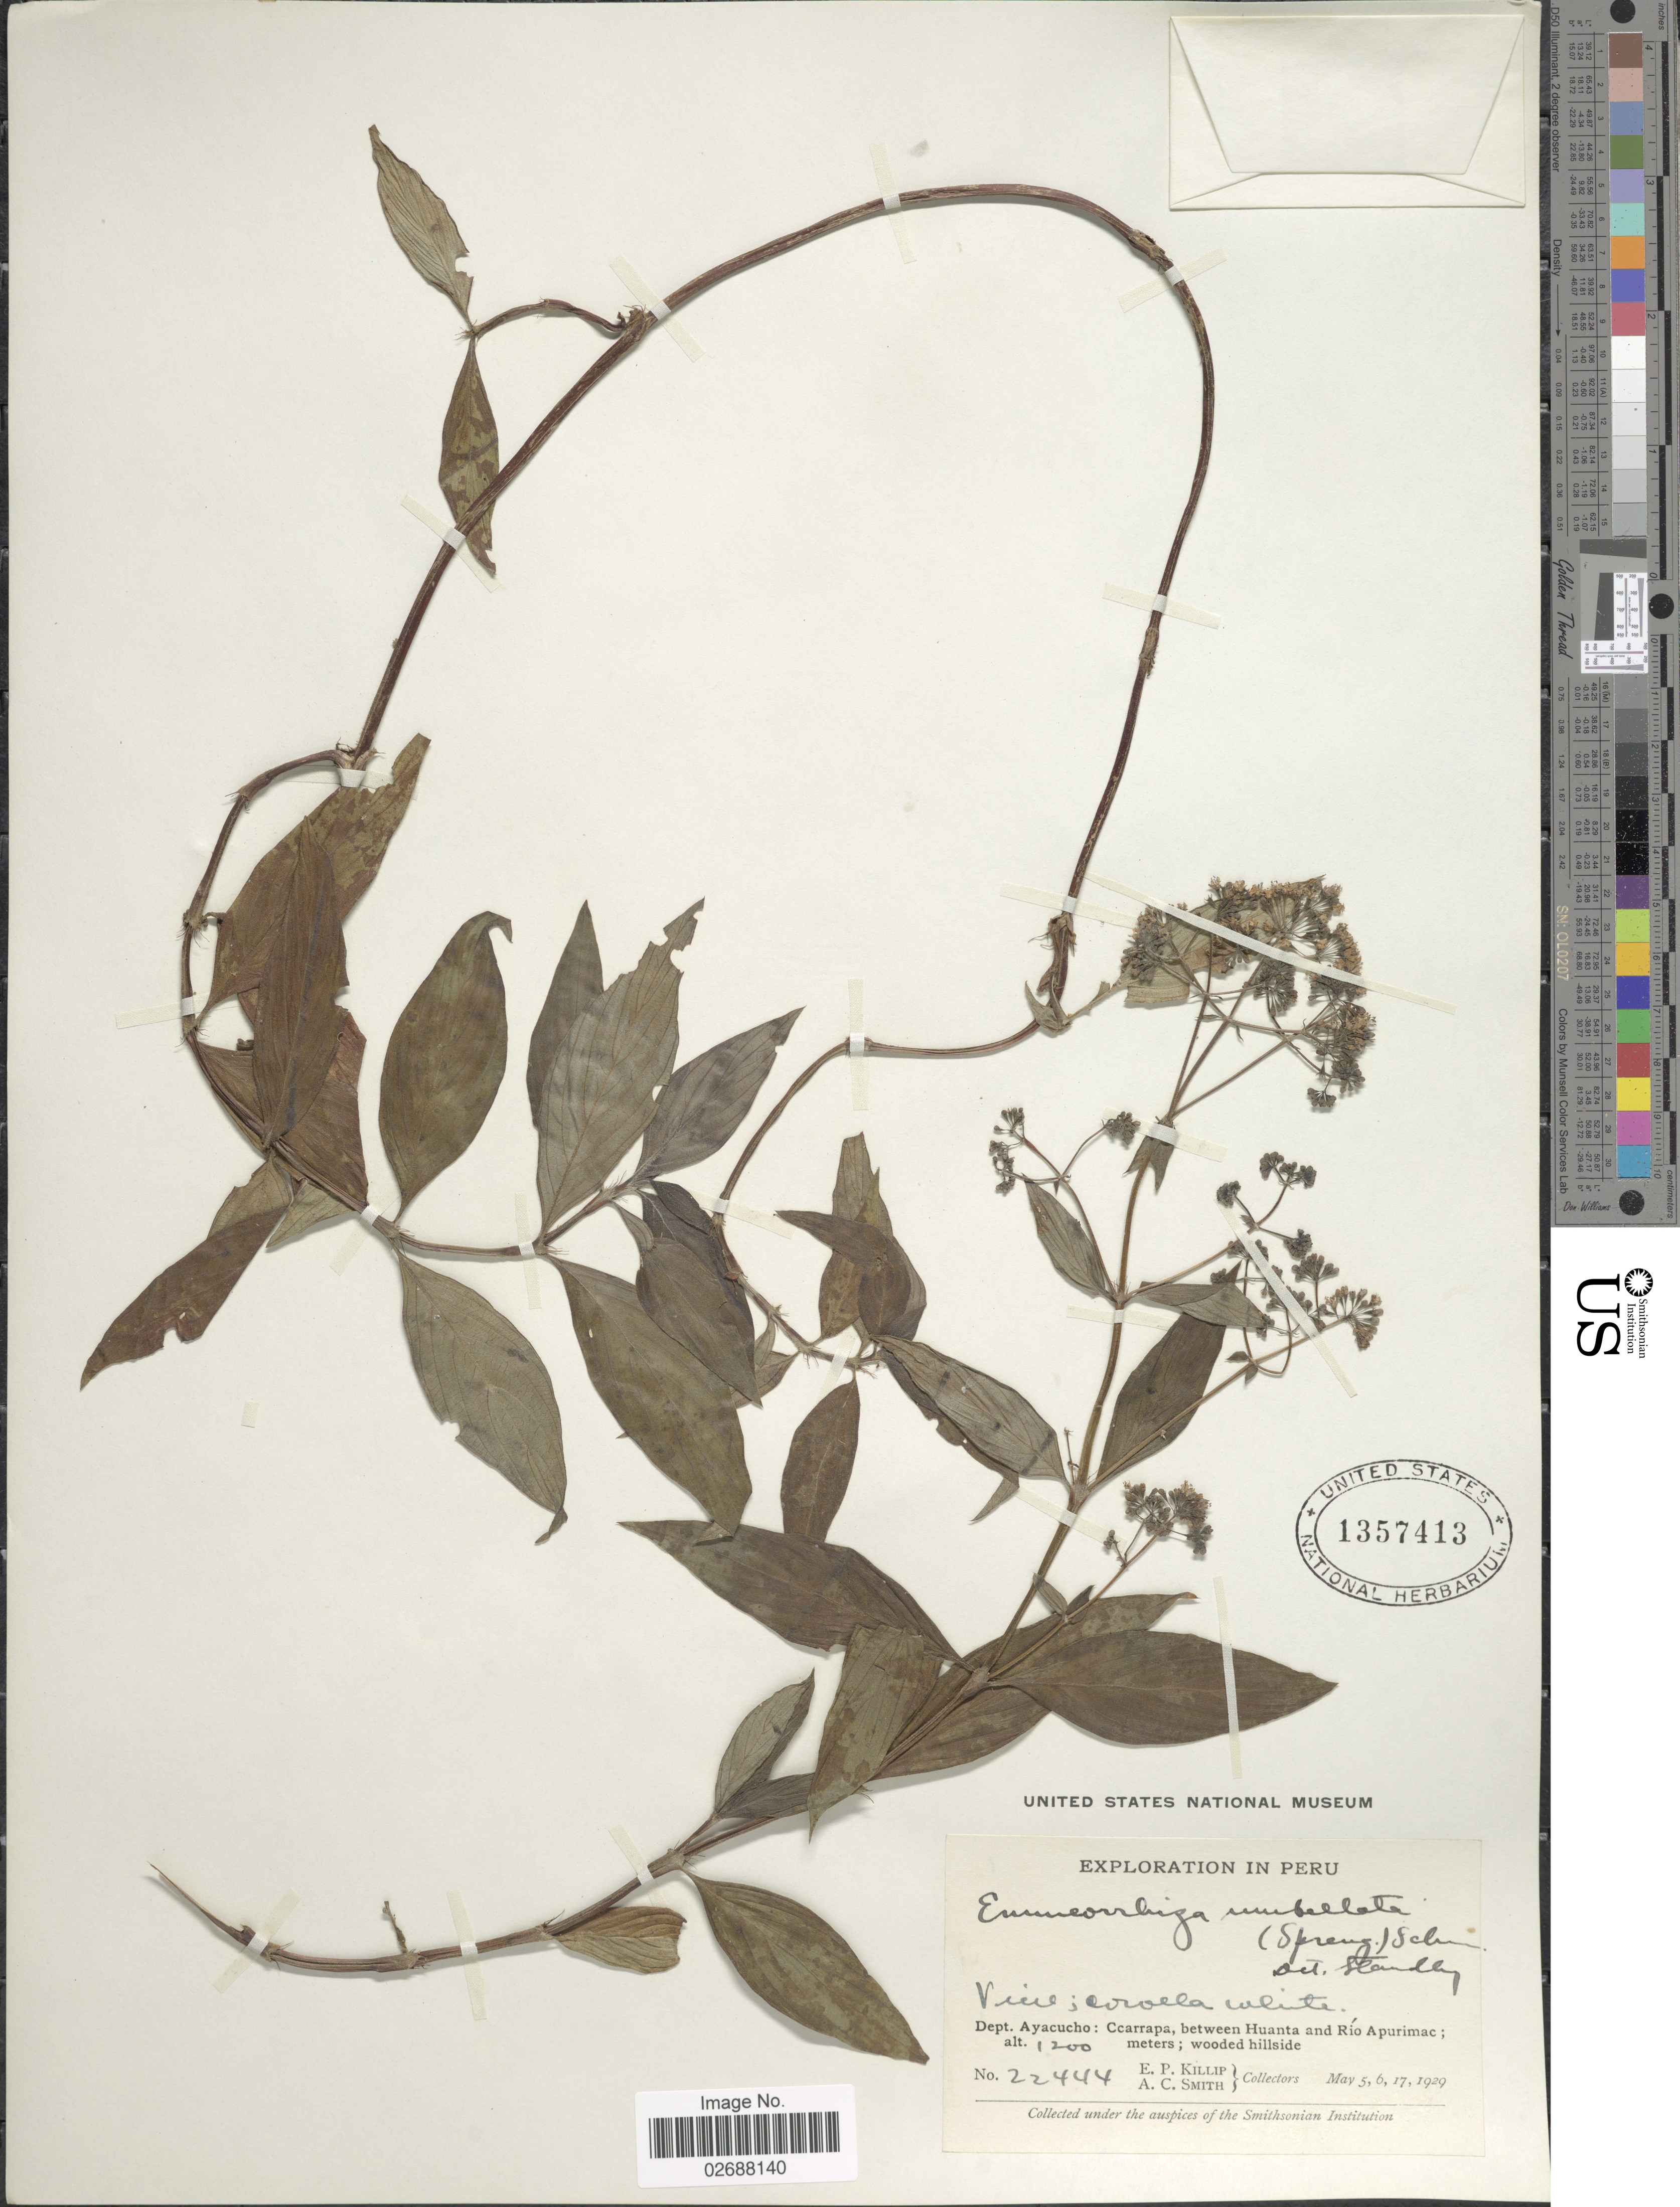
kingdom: Plantae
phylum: Tracheophyta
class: Magnoliopsida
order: Gentianales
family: Rubiaceae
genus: Emmeorhiza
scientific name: Emmeorhiza umbellata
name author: (Spreng.) K. Schum.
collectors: E. P. Killip & A. C. Smith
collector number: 22444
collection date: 1929-05-05/1929-05-17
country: Peru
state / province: Ayacucho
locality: Ccarrapa, between Huanta and Rio Apurimac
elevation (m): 1200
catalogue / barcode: US 1357413